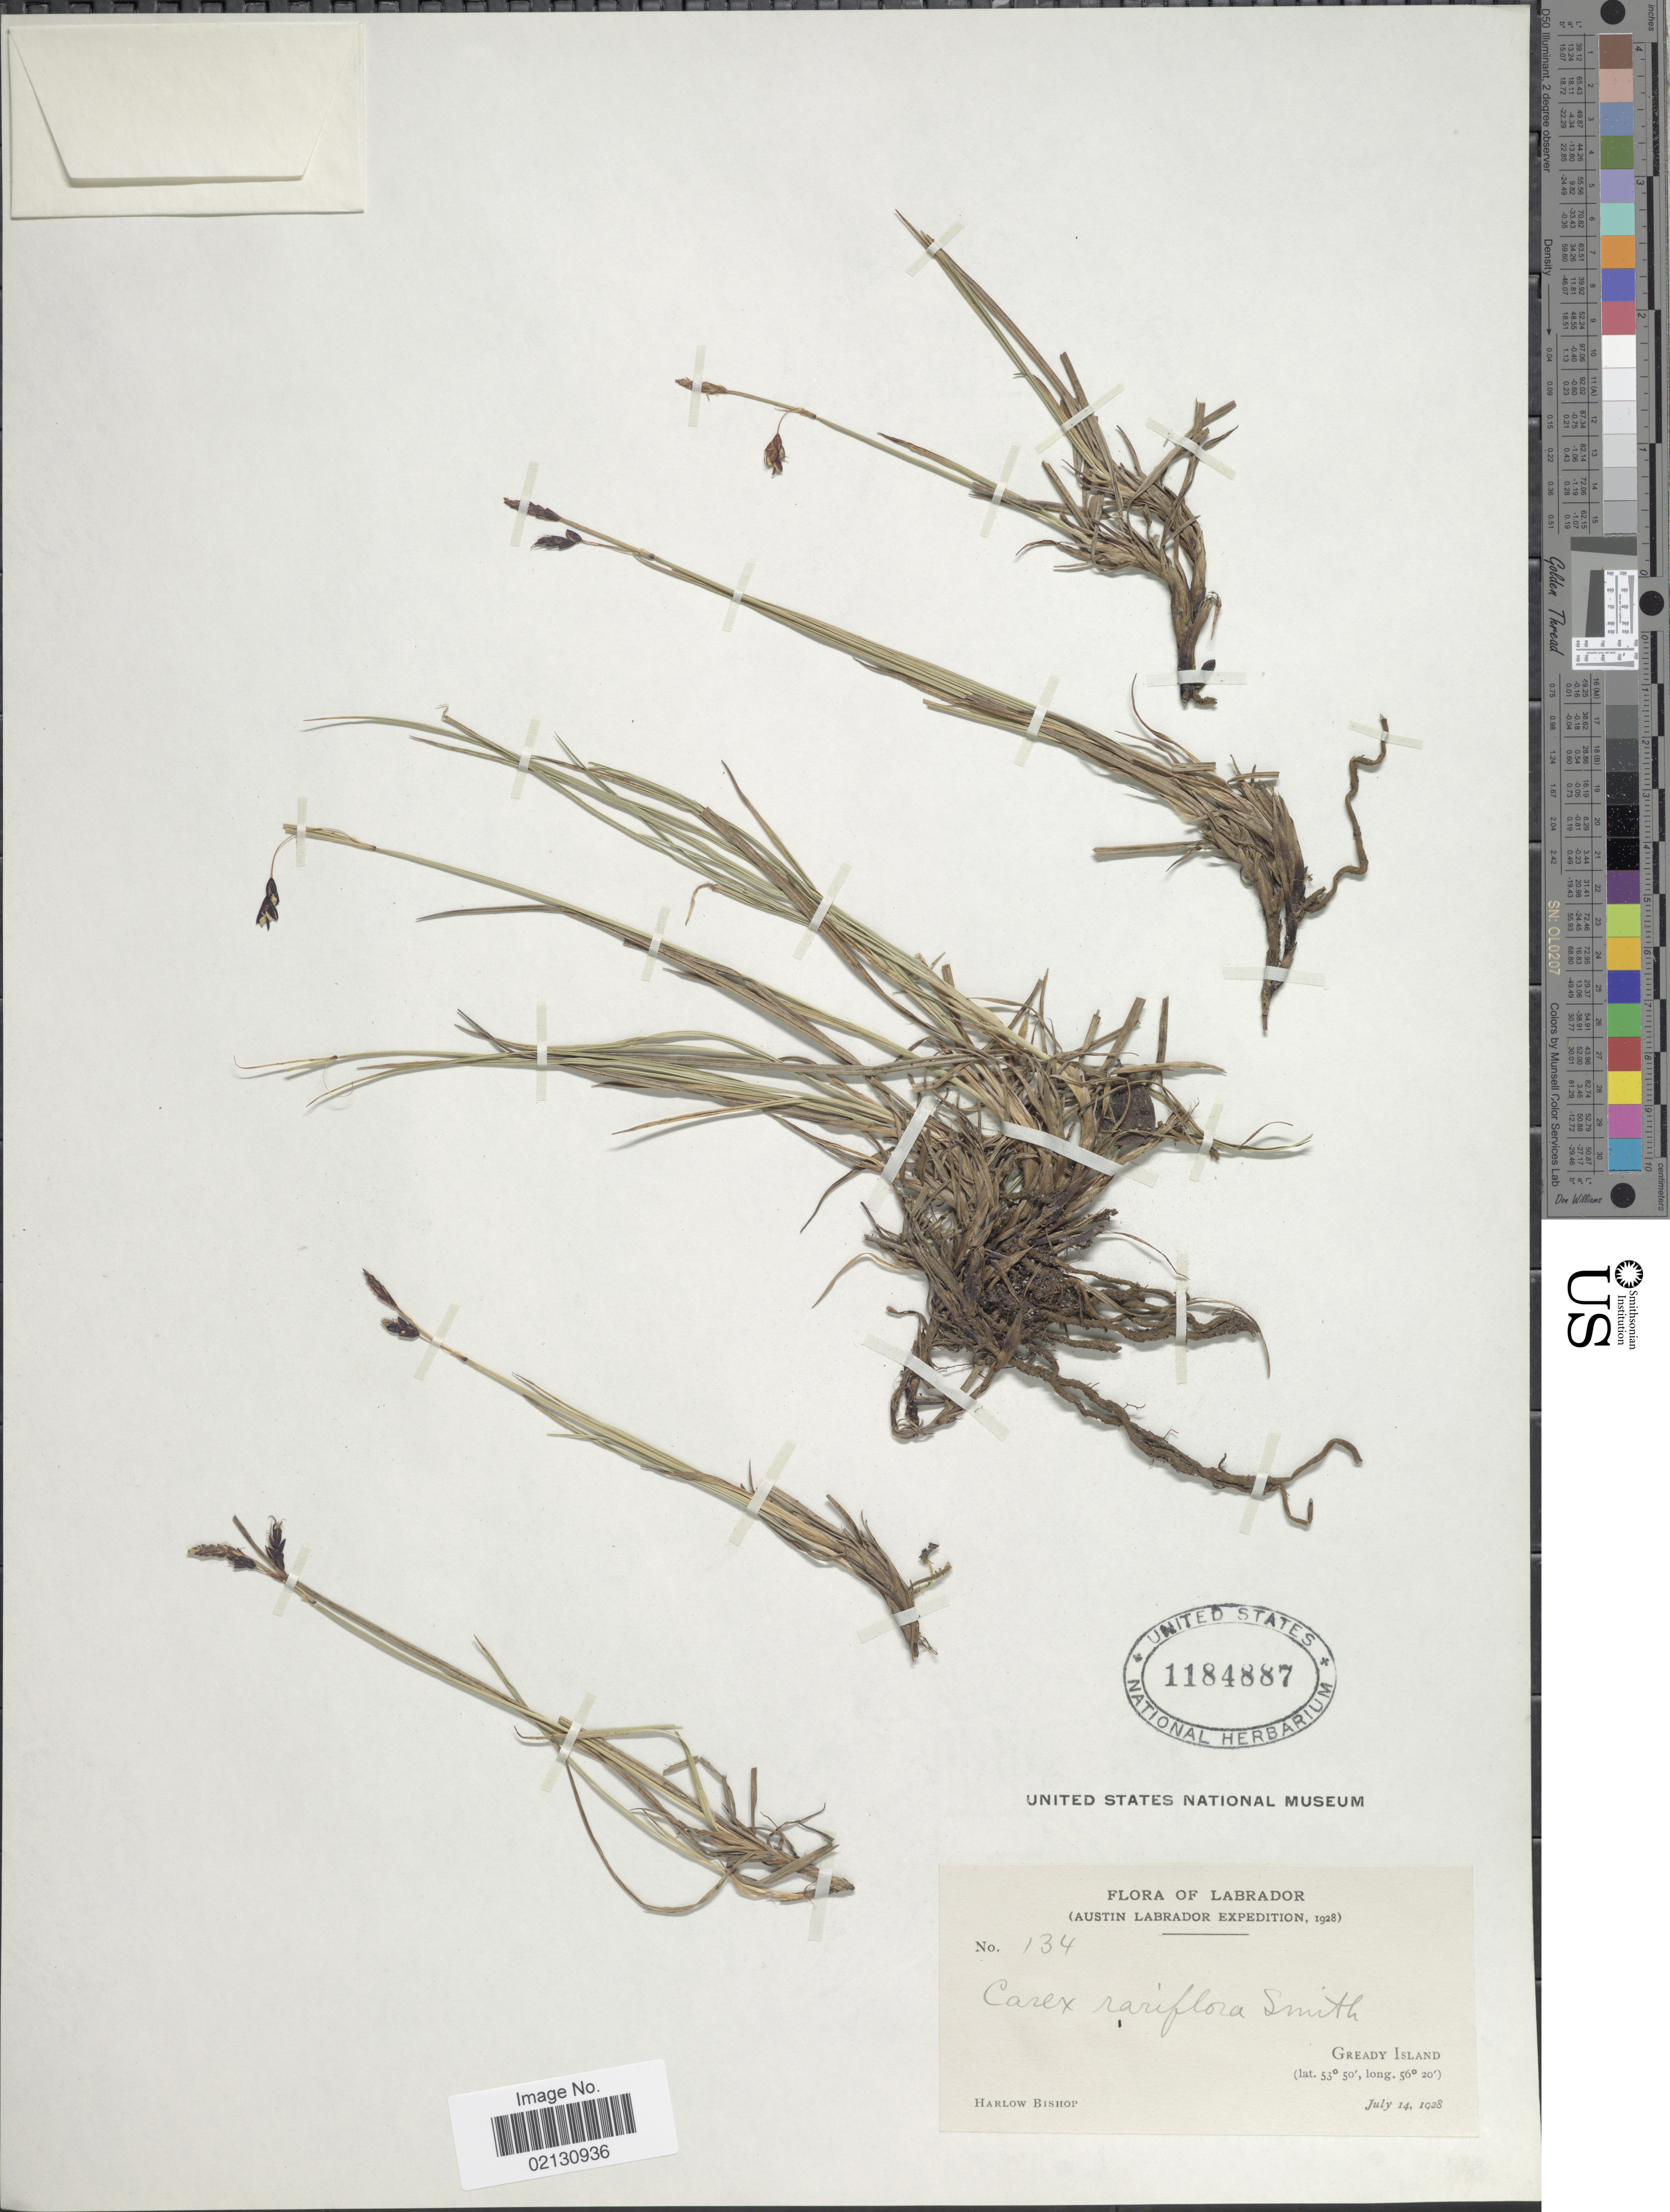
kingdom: Plantae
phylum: Tracheophyta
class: Liliopsida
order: Poales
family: Cyperaceae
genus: Carex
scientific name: Carex rariflora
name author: (Wahlenb.) Sm.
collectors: H. Bishop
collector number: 134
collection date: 1928-07-14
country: Canada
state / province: Newfoundland and Labrador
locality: Labrador. Gready Island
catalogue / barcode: US 1184887